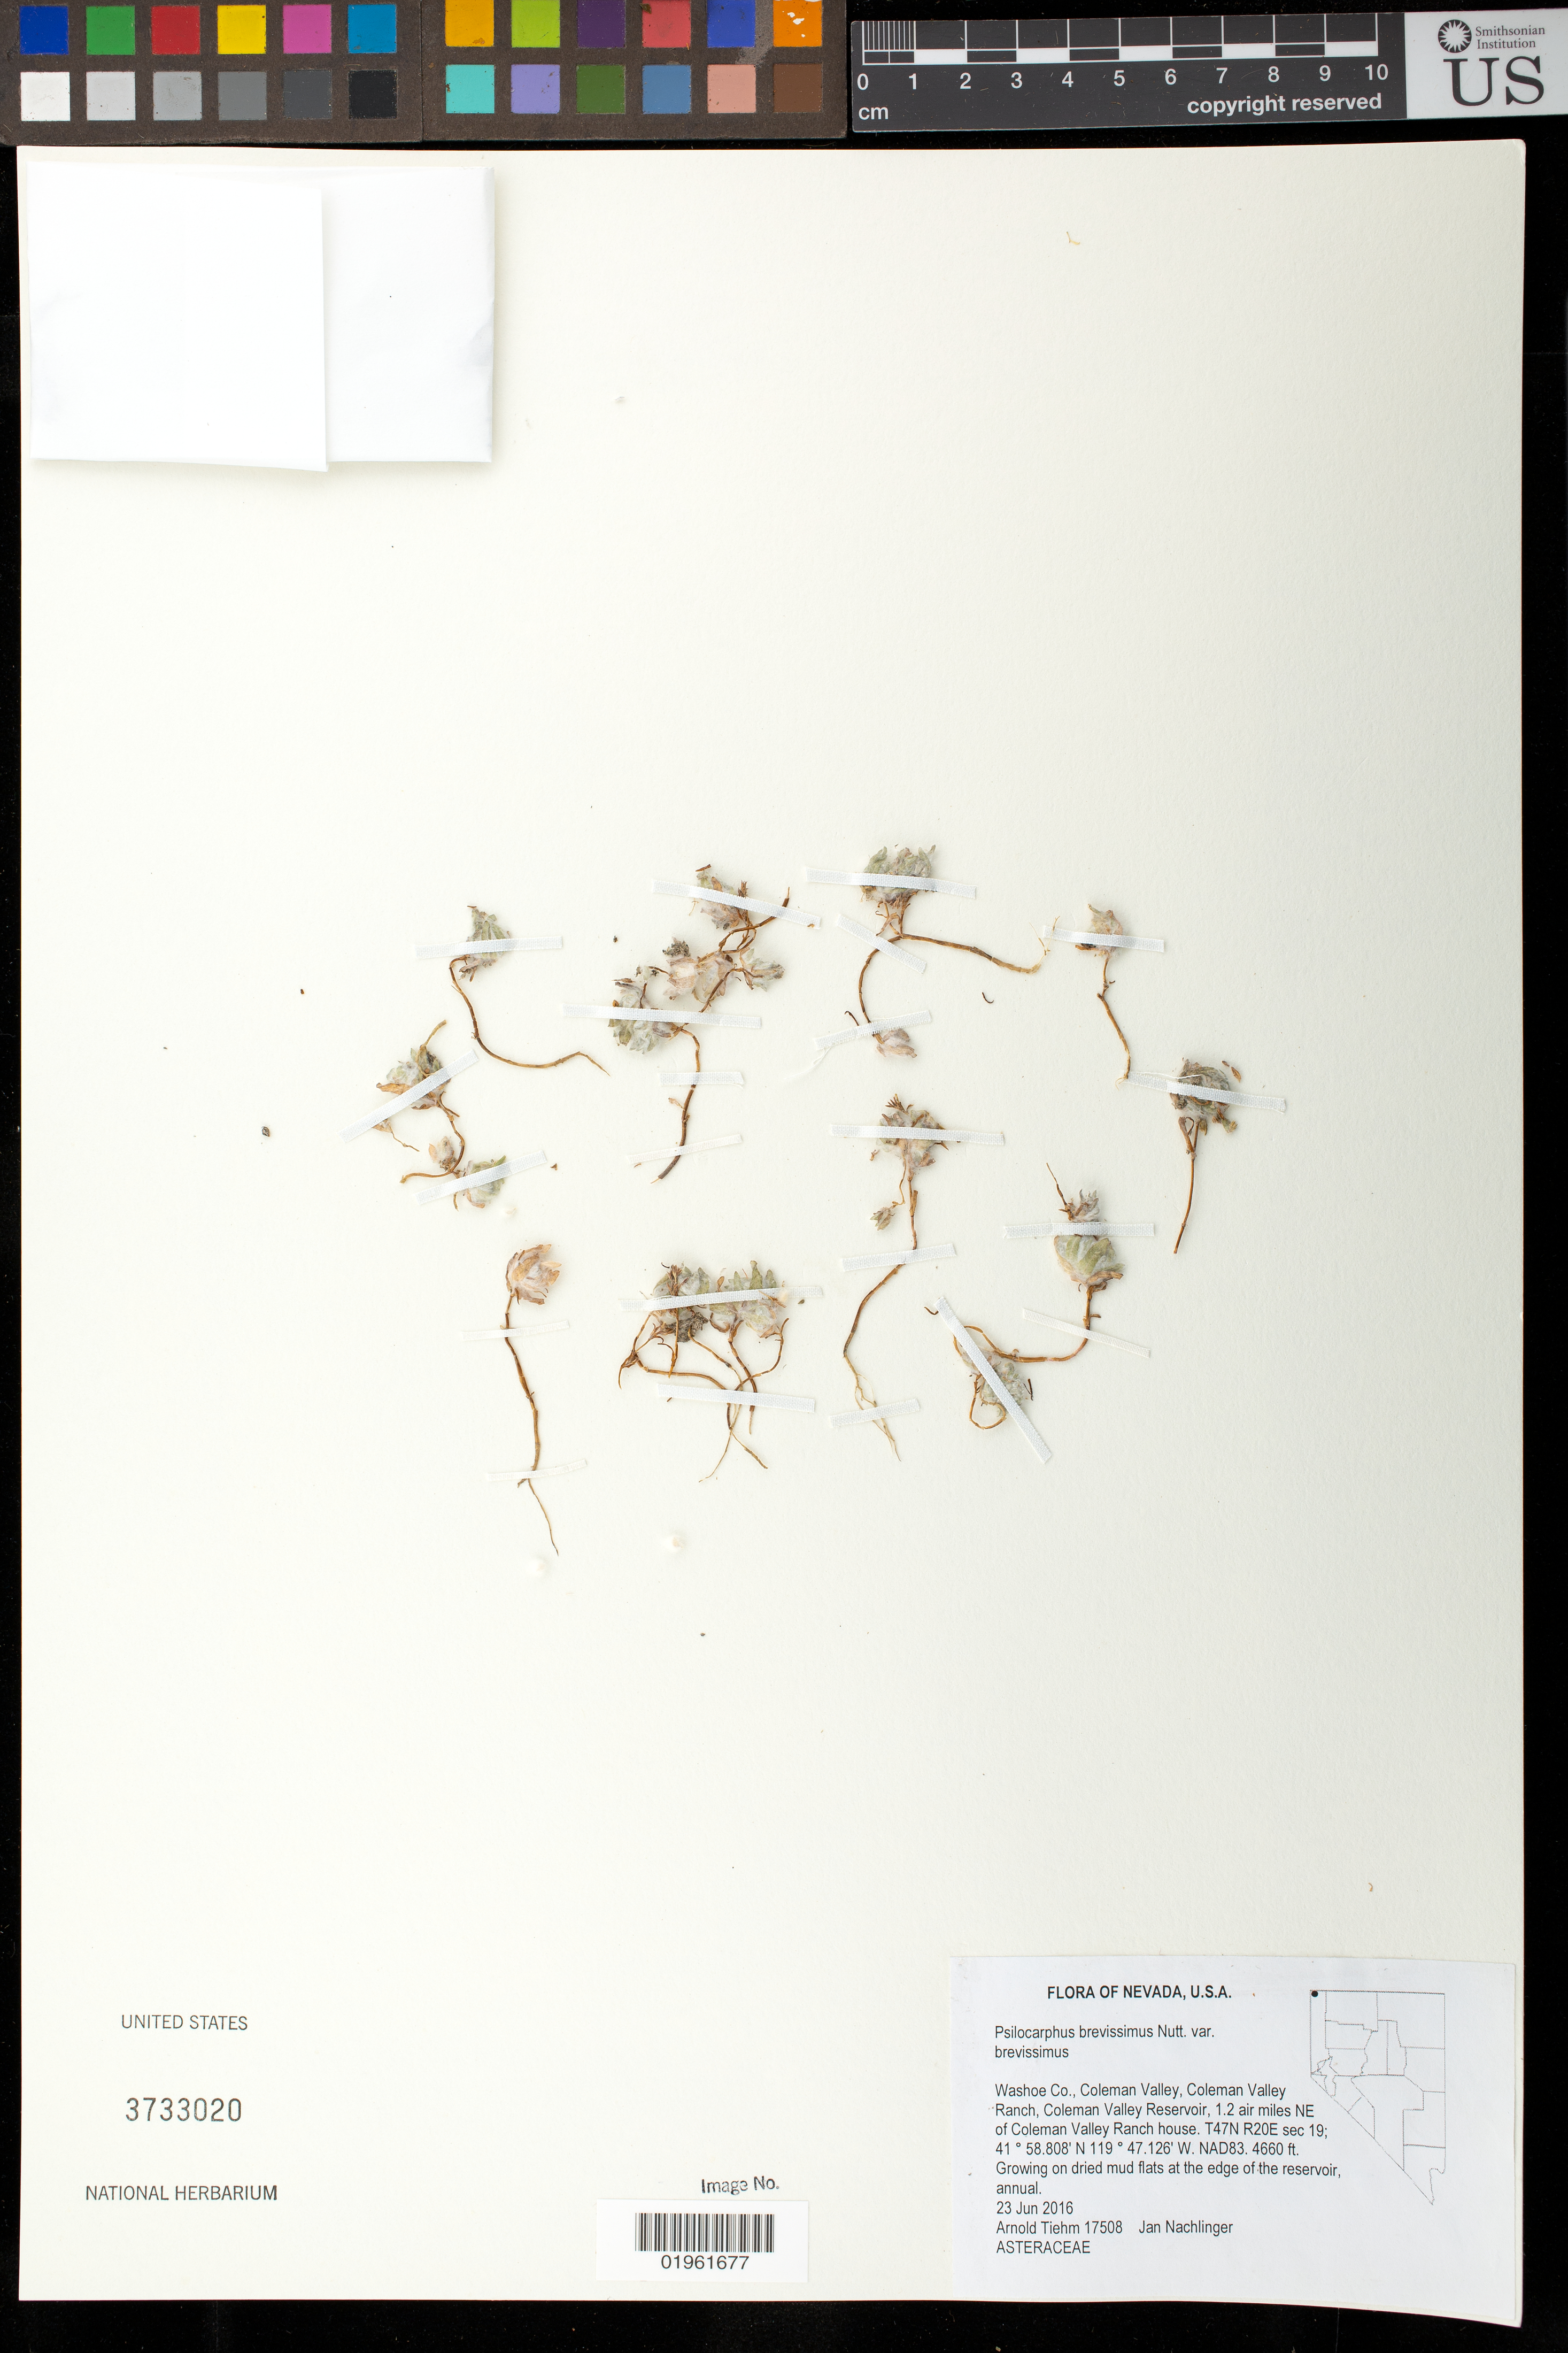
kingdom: Plantae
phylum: Tracheophyta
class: Magnoliopsida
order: Asterales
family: Asteraceae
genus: Psilocarphus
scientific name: Psilocarphus brevissimus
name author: Nutt.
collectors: A. Tiehm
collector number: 17508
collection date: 2016-06-23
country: United States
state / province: Nevada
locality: Washoe Co., Coleman Valley, Coleman Valley Ranch, Coleman Valley Reservoir, 1.2 air miles NE of Coleman Valley Ranch house.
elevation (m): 1420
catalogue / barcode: US 3733020